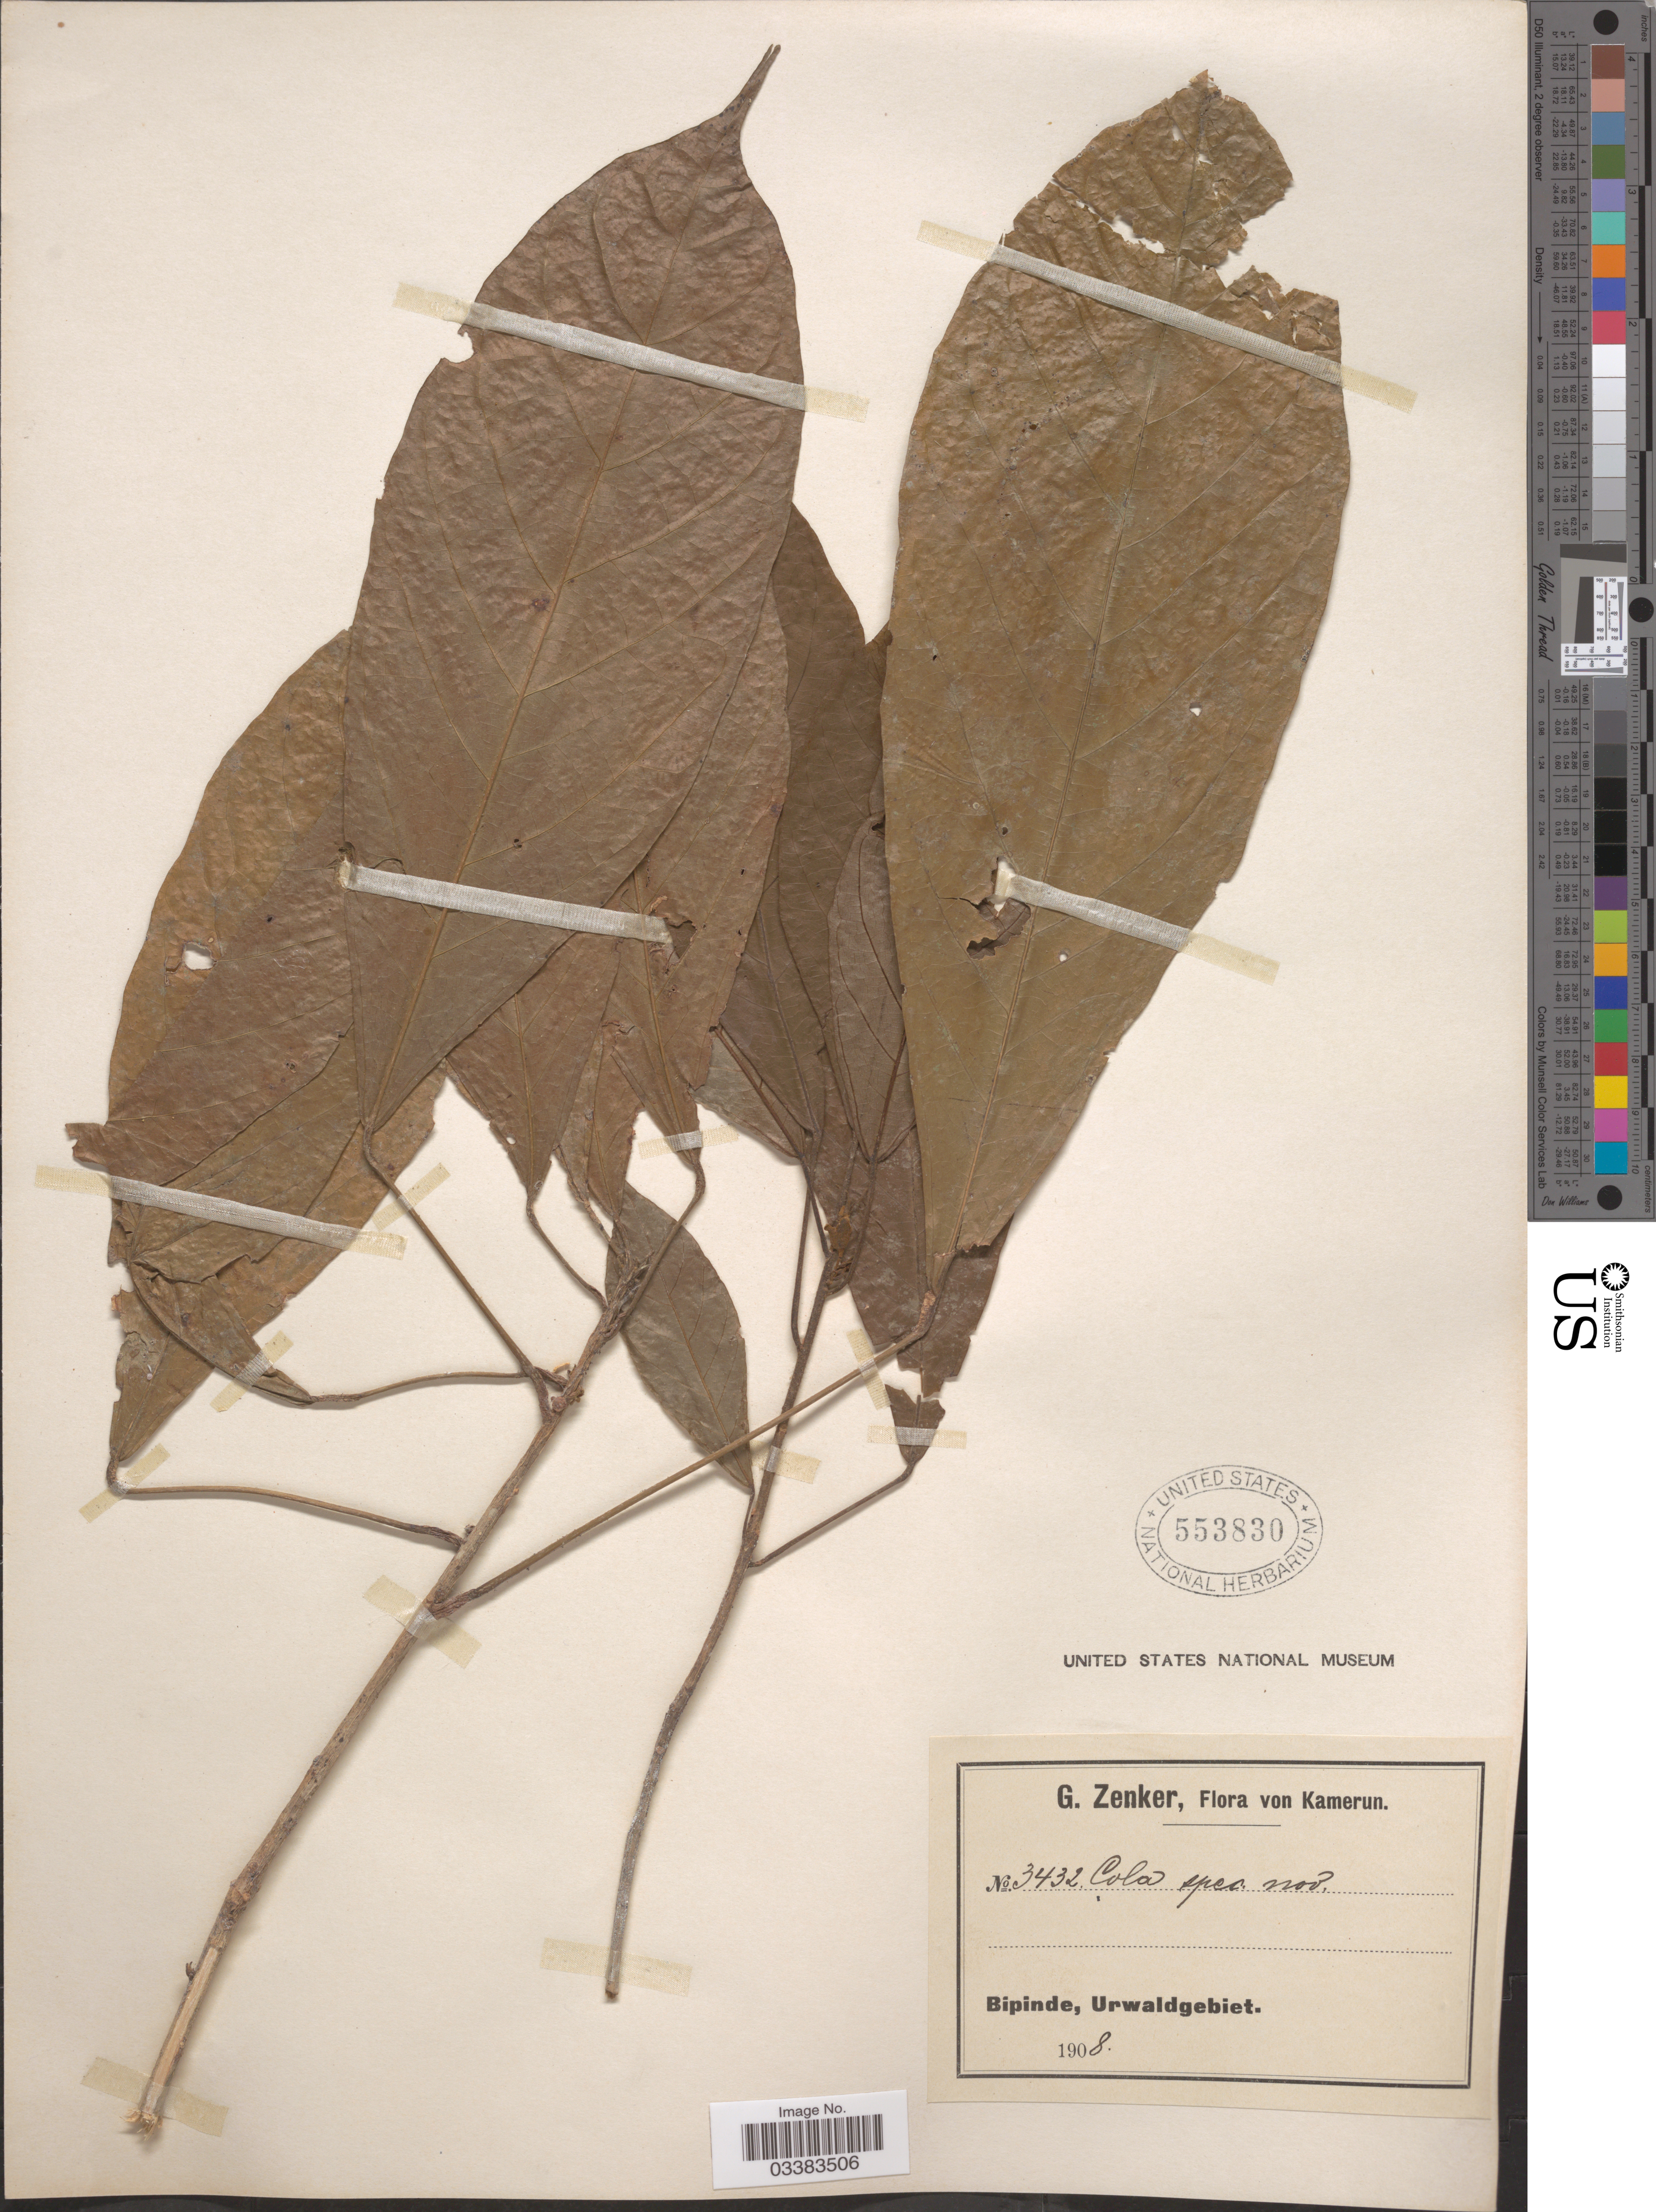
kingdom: Plantae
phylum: Tracheophyta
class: Magnoliopsida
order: Malvales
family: Malvaceae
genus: Cola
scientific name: Cola sp.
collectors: G. A. Zenker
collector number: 3432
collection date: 1908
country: Cameroon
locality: Kamerun. Bipinde, Urwaldgebiet.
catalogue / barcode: US 553830